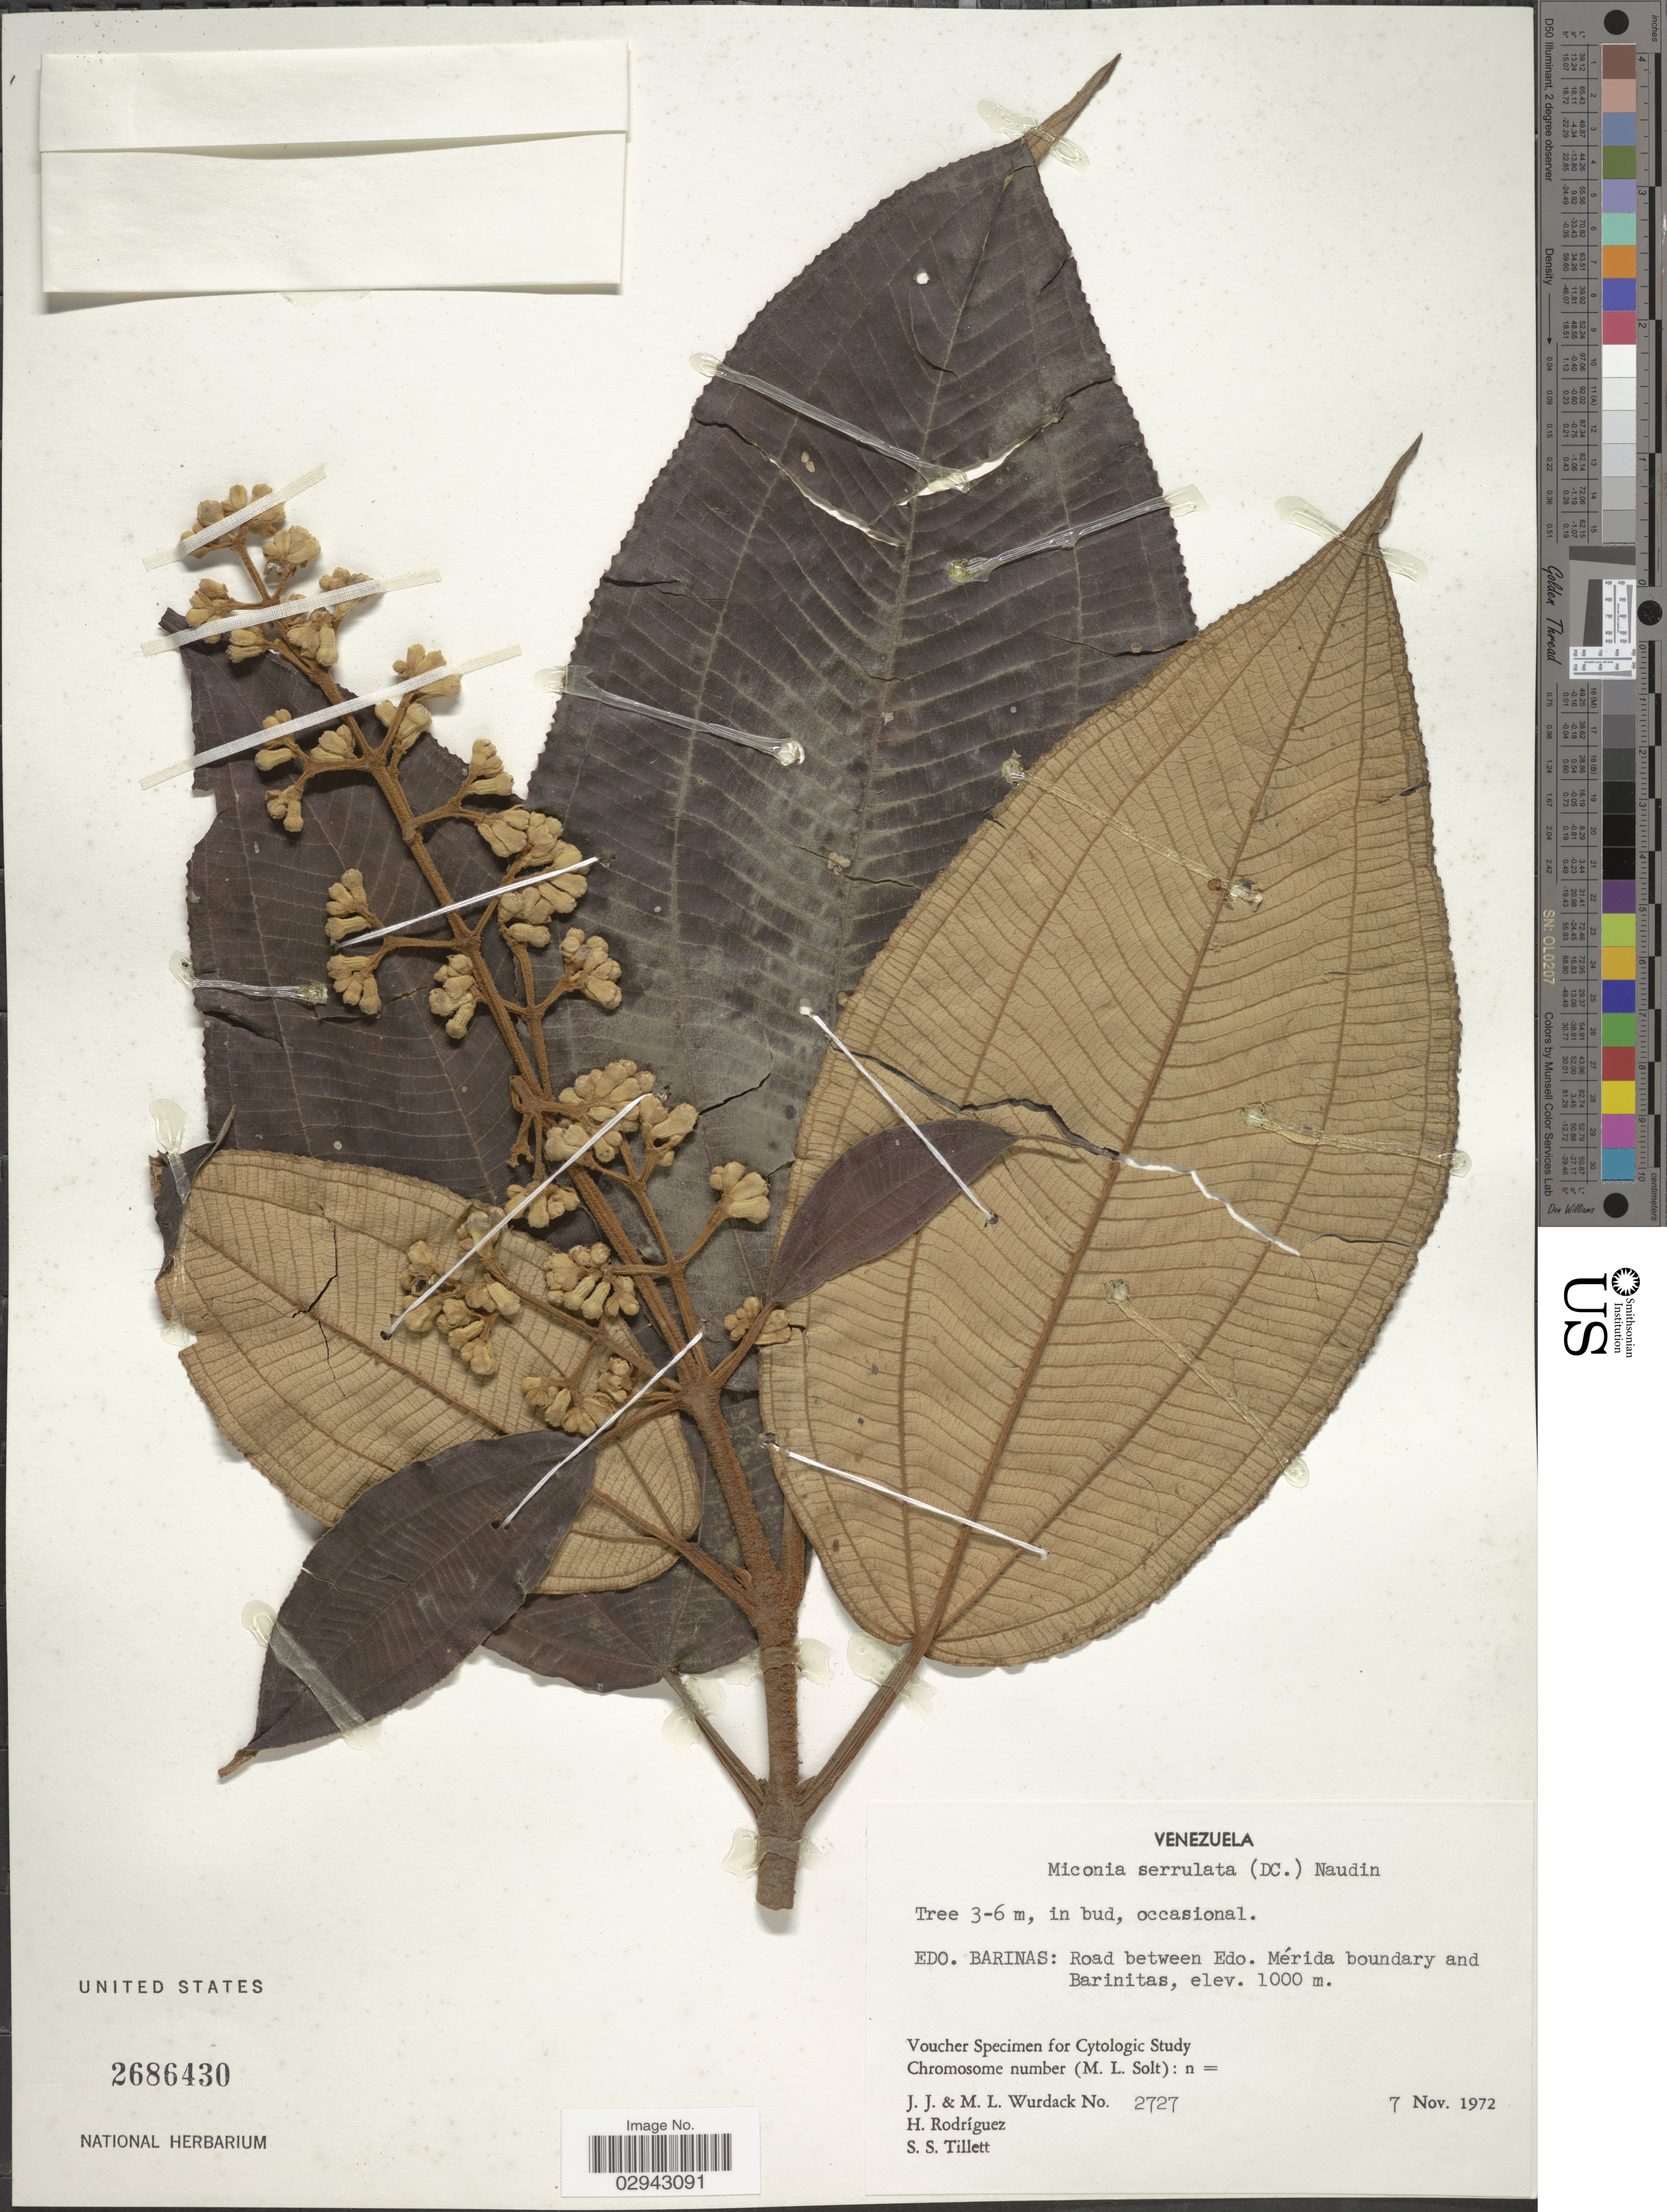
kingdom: Plantae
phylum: Tracheophyta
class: Magnoliopsida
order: Myrtales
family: Melastomataceae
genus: Miconia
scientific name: Miconia serrulata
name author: (DC.) Naudin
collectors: J. J. Wurdack, M. L. Wurdack, H. Rodríguez & S. S. Tillett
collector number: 2727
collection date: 1972-11-07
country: Venezuela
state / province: Barinas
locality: Road between Edo. Mérida boundary and Barinitas.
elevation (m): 1000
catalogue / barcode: US 2686430